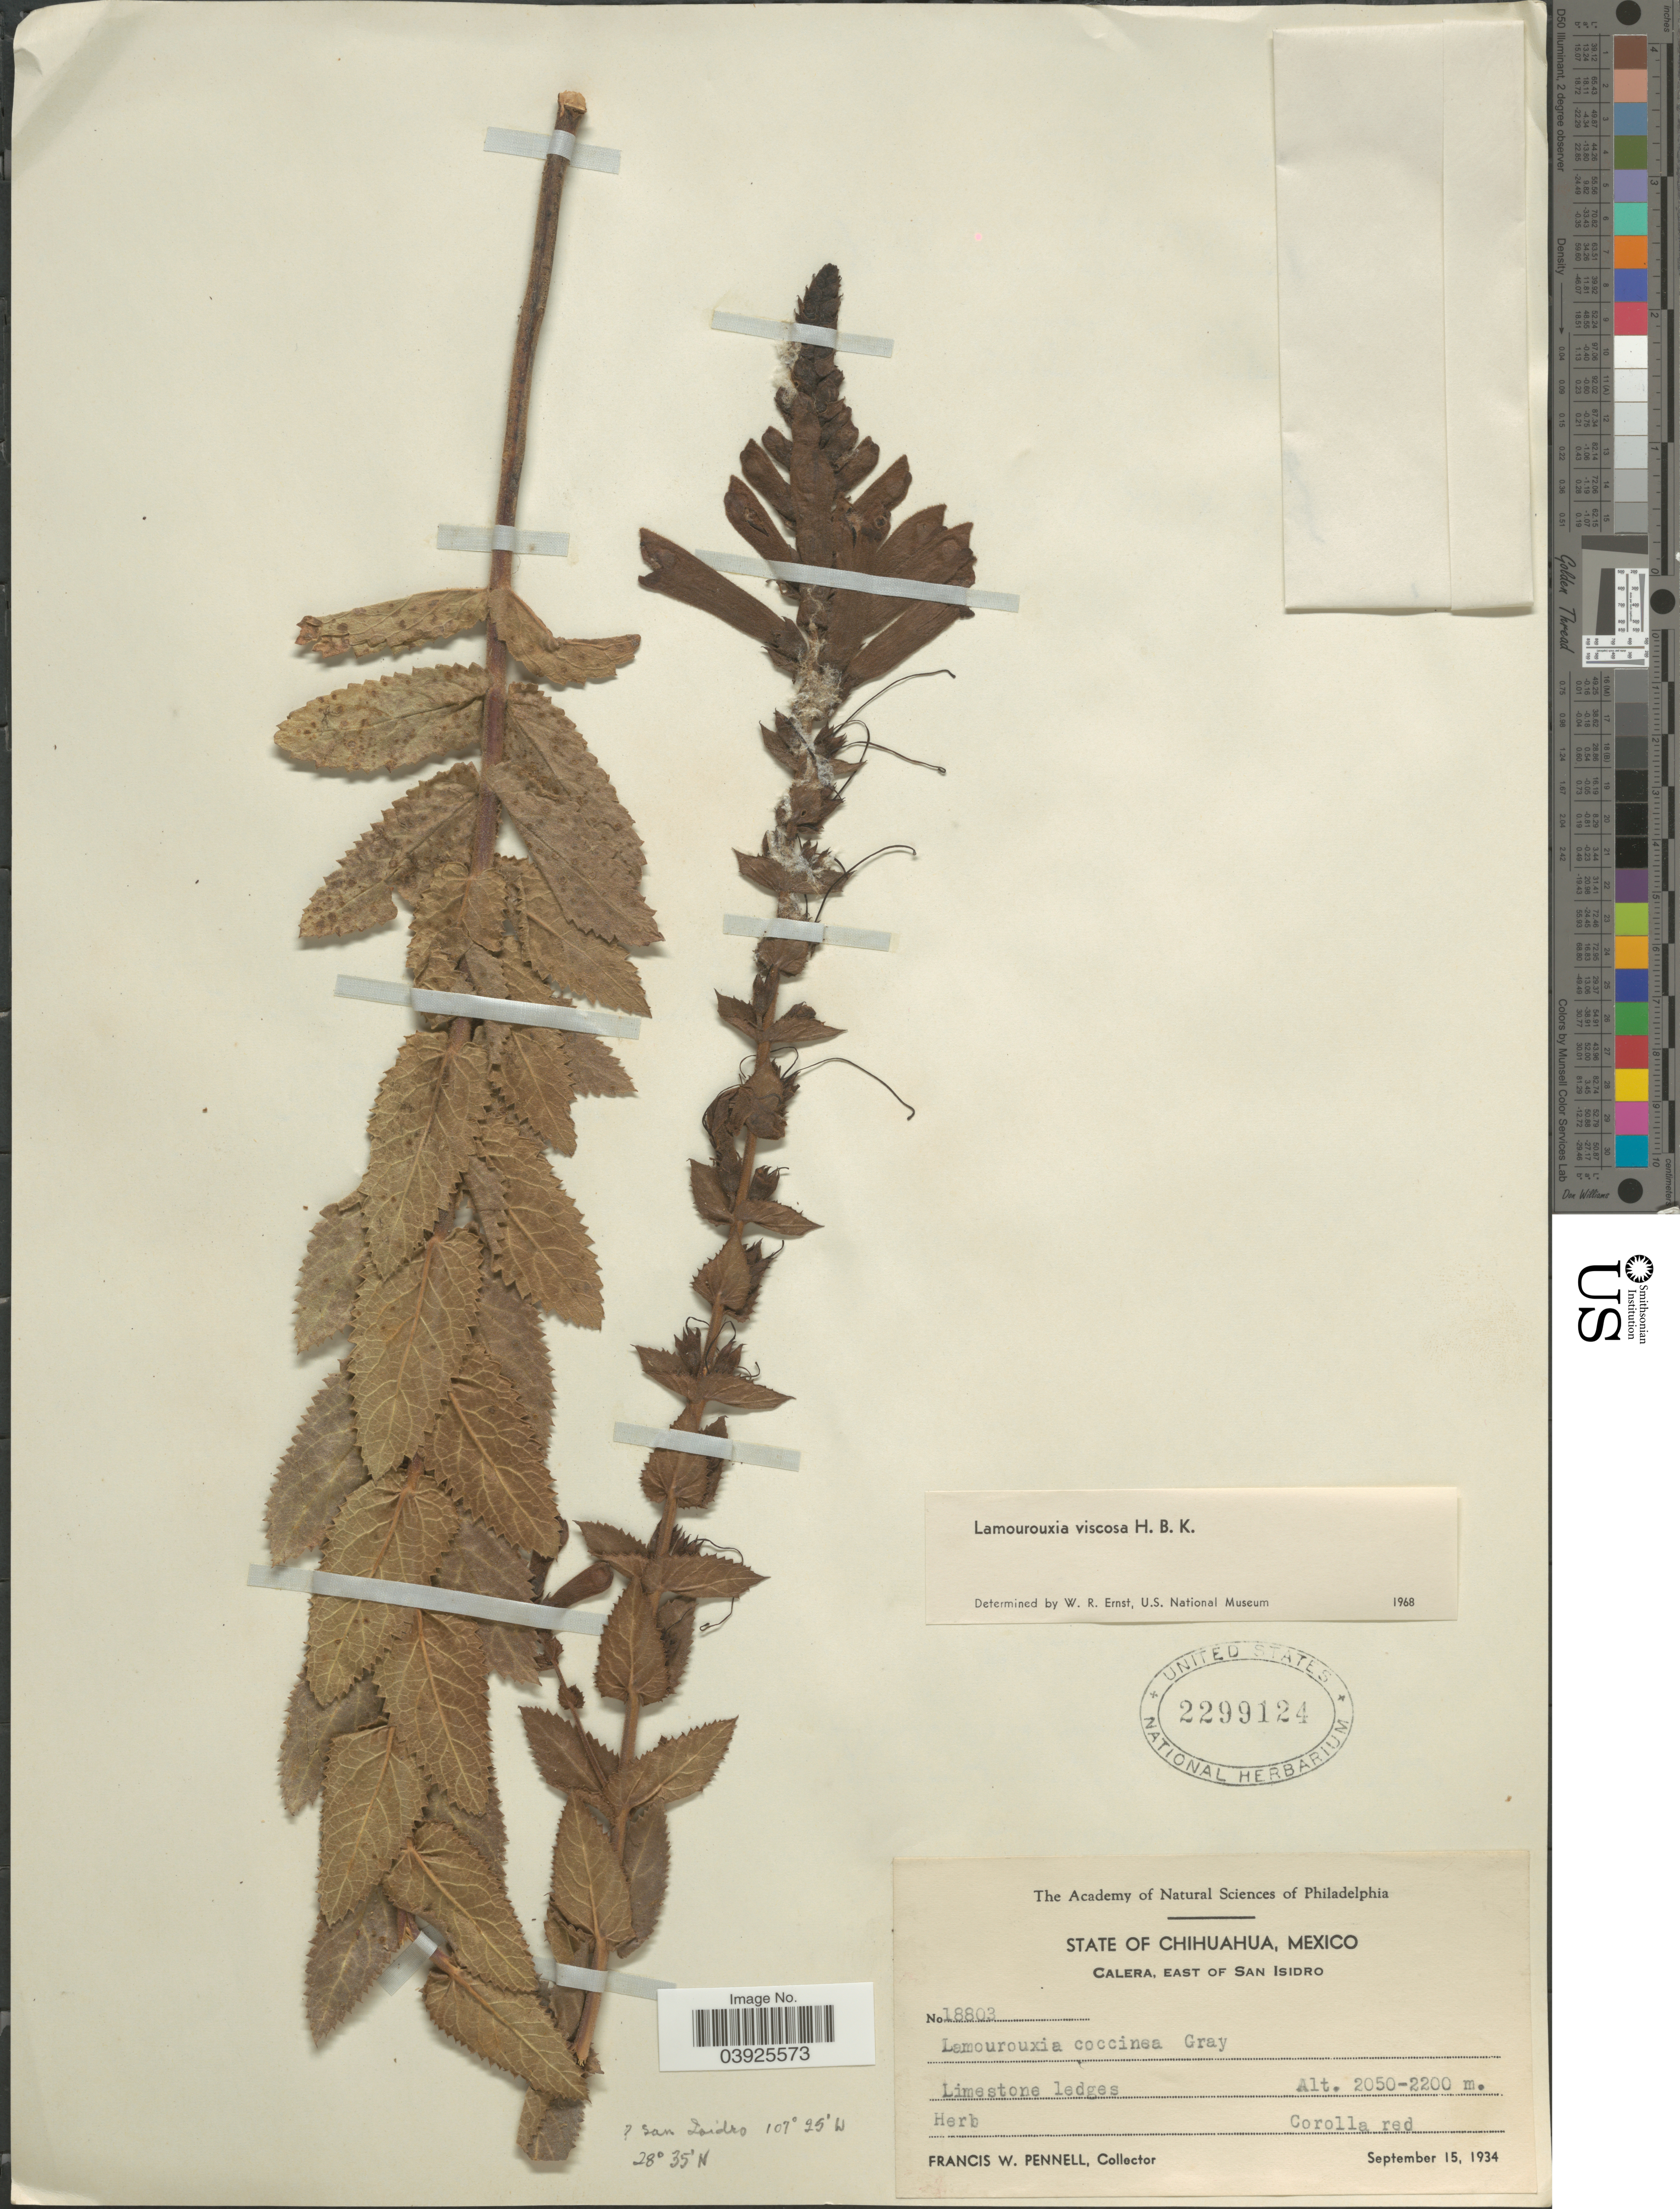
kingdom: Plantae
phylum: Tracheophyta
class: Magnoliopsida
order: Lamiales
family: Orobanchaceae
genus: Lamourouxia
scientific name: Lamourouxia viscosa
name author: Kunth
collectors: F. W. Pennell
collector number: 18803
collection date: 1934-09-15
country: Mexico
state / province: Chihuahua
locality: Calera, East of San Isidro.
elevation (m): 2050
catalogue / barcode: US 2299124